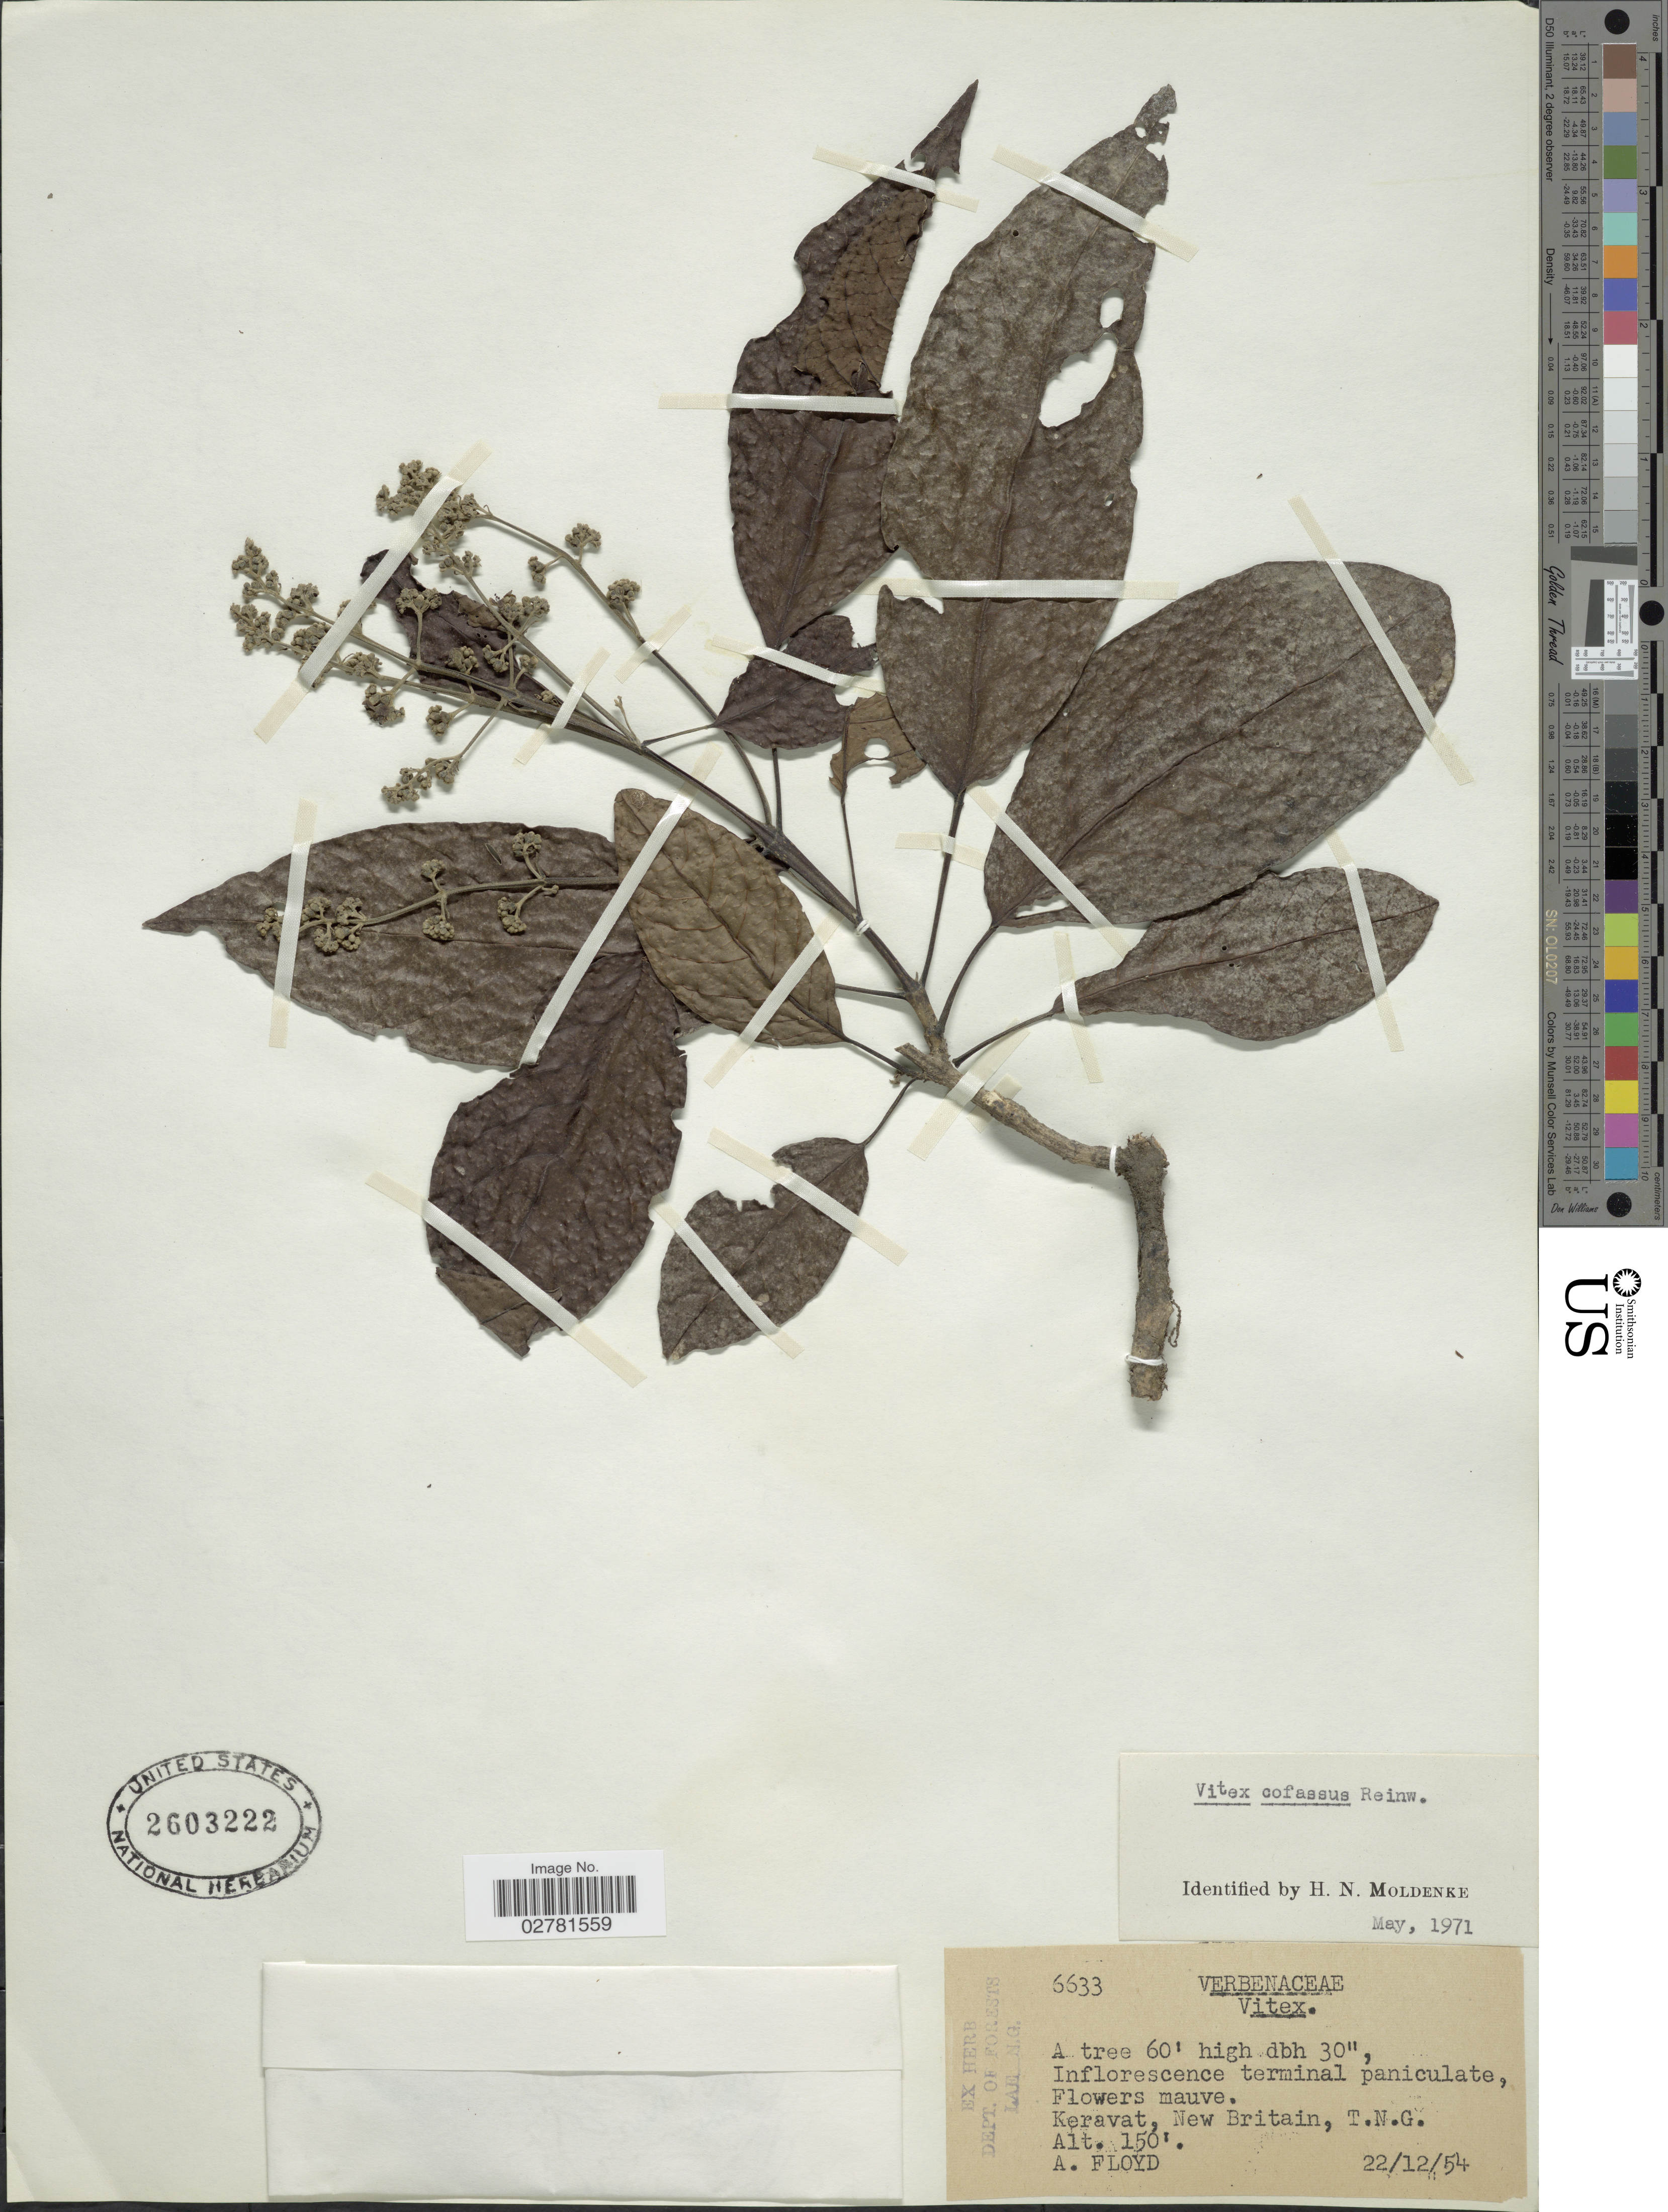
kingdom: Plantae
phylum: Tracheophyta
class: Magnoliopsida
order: Lamiales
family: Lamiaceae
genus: Vitex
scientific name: Vitex cofassus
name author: Reinw. ex Blume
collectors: A. Floyd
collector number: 6633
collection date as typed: Transcribed d/m/y: 22/12/54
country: Papua New Guinea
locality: Keravat, New Britain, T.N.G.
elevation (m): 46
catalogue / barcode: US 2603222